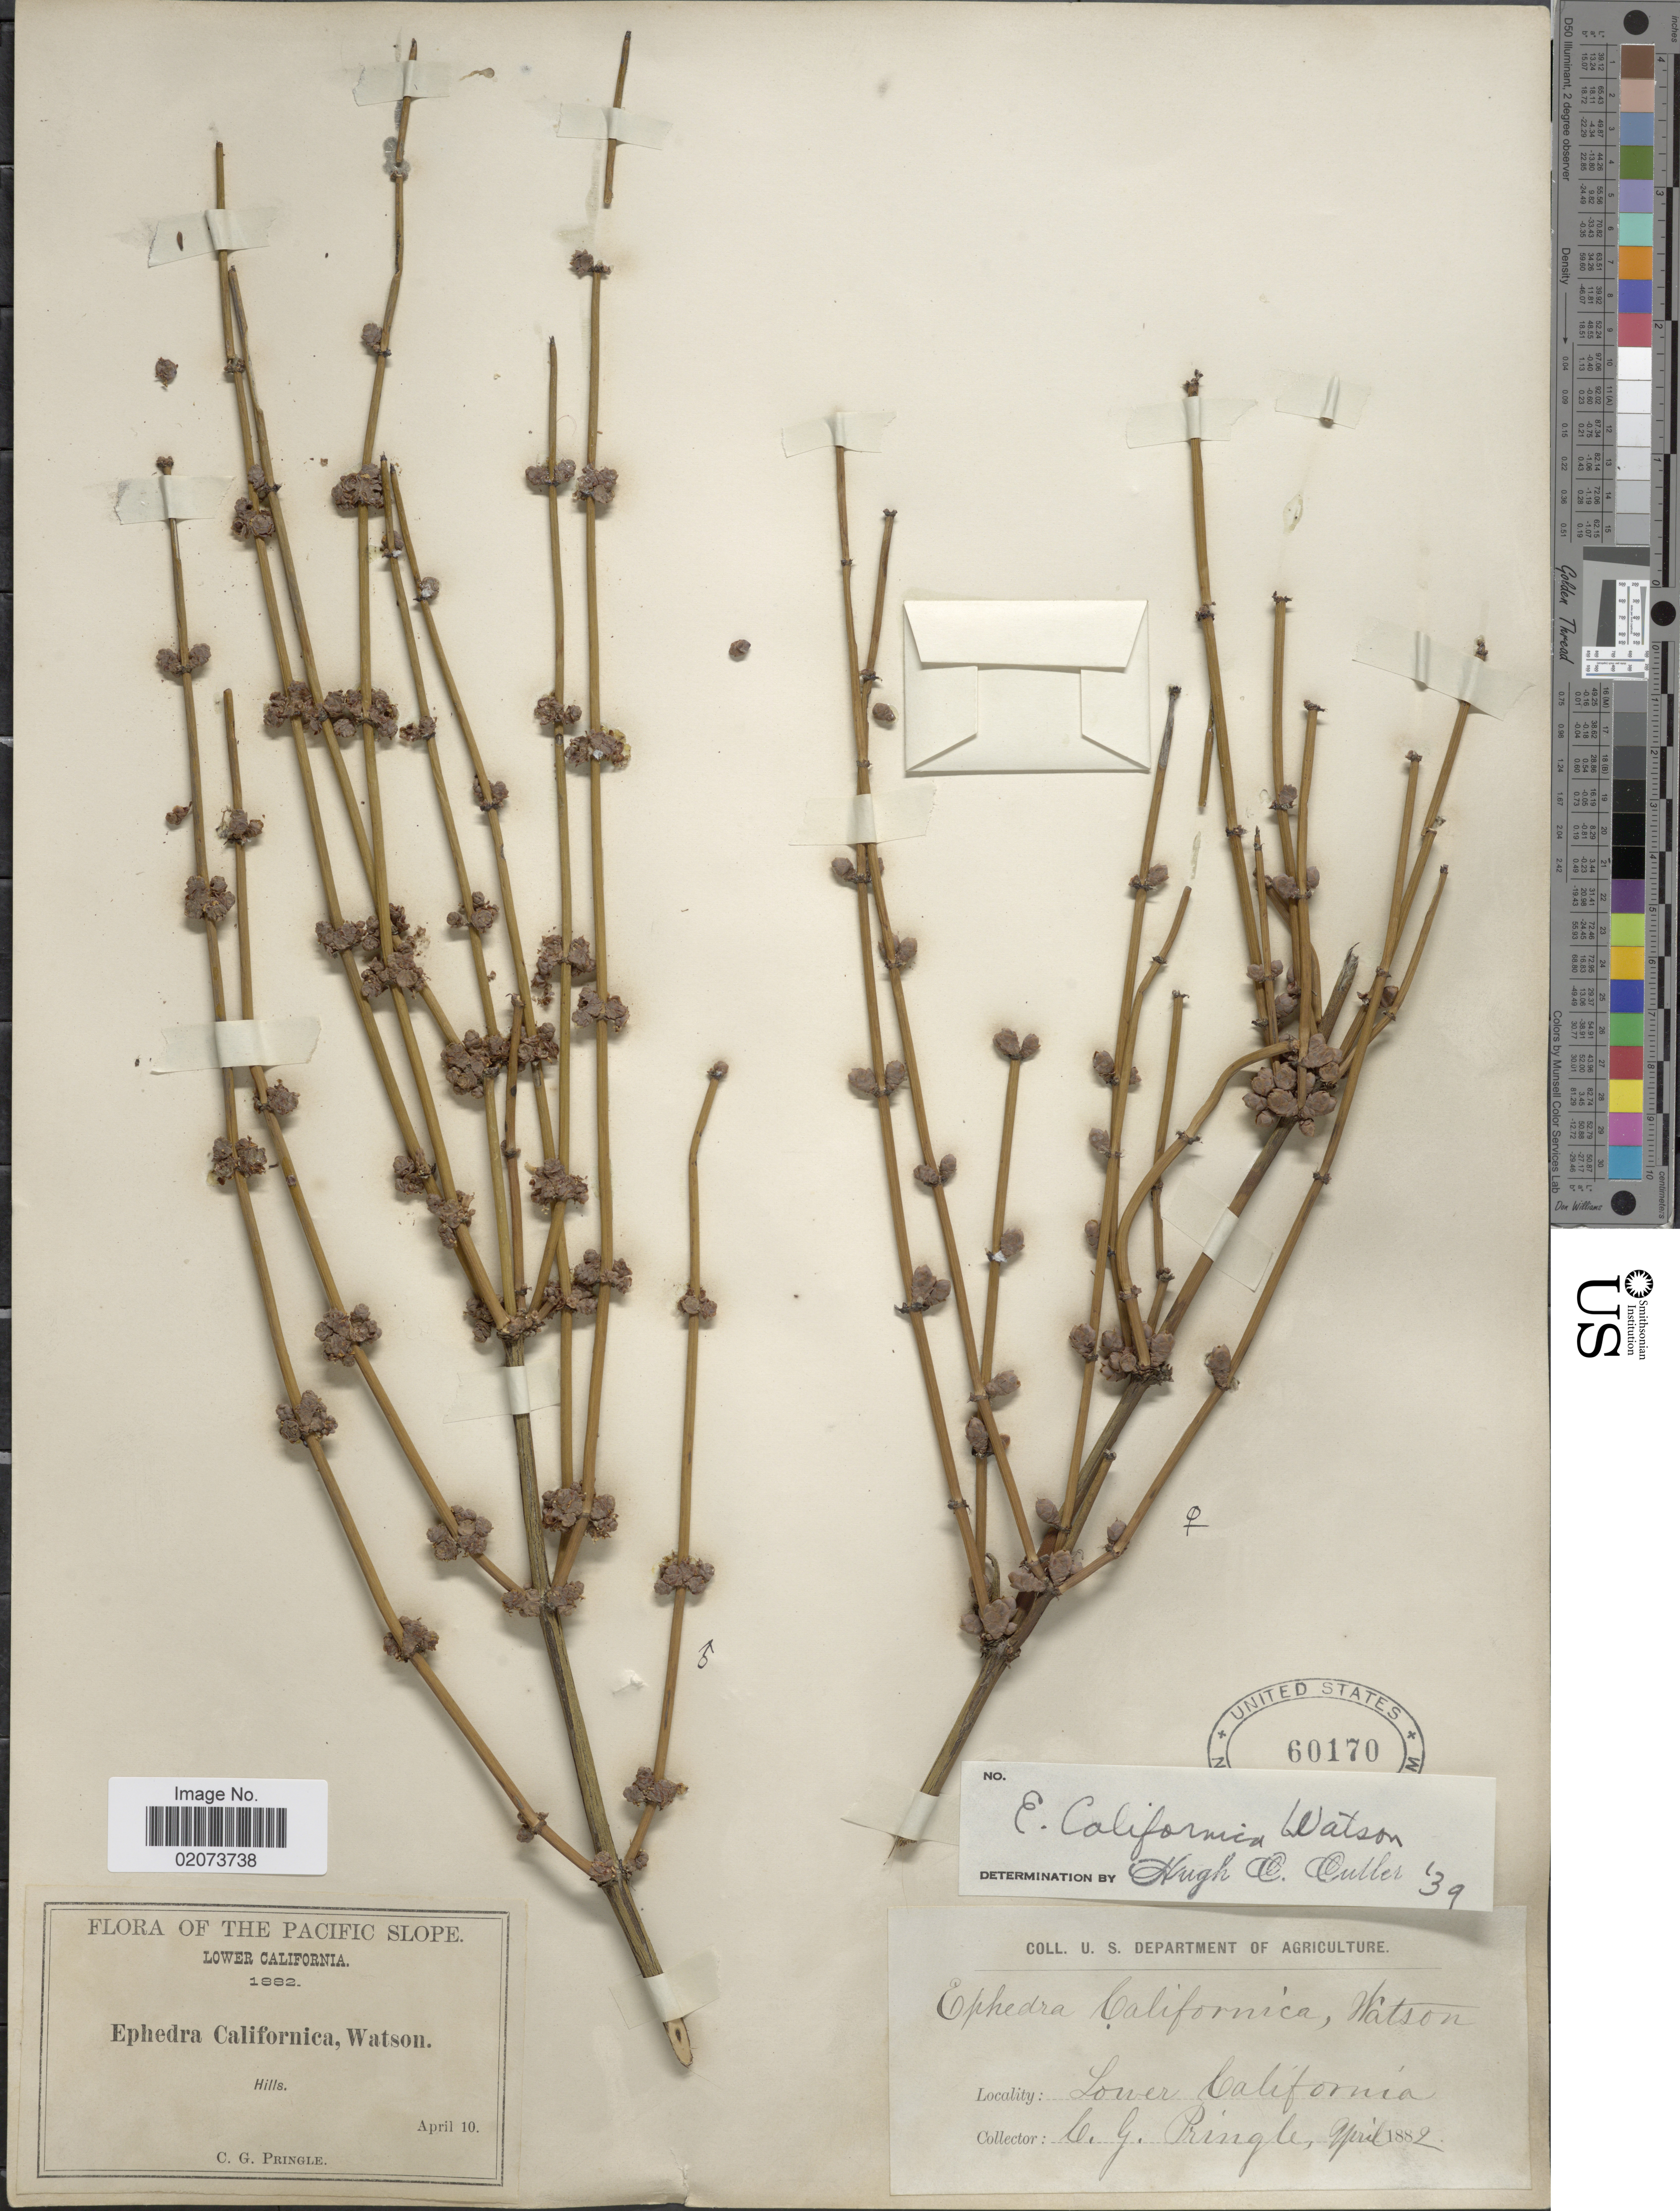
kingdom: Plantae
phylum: Tracheophyta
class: Gnetopsida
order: Ephedrales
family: Ephedraceae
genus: Ephedra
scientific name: Ephedra californica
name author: S. Watson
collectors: C. G. Pringle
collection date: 1882-04-10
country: Mexico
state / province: Baja California Norte / Baja California Sur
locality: Lower California, Hills, The Pacific Slopes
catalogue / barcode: US 60170